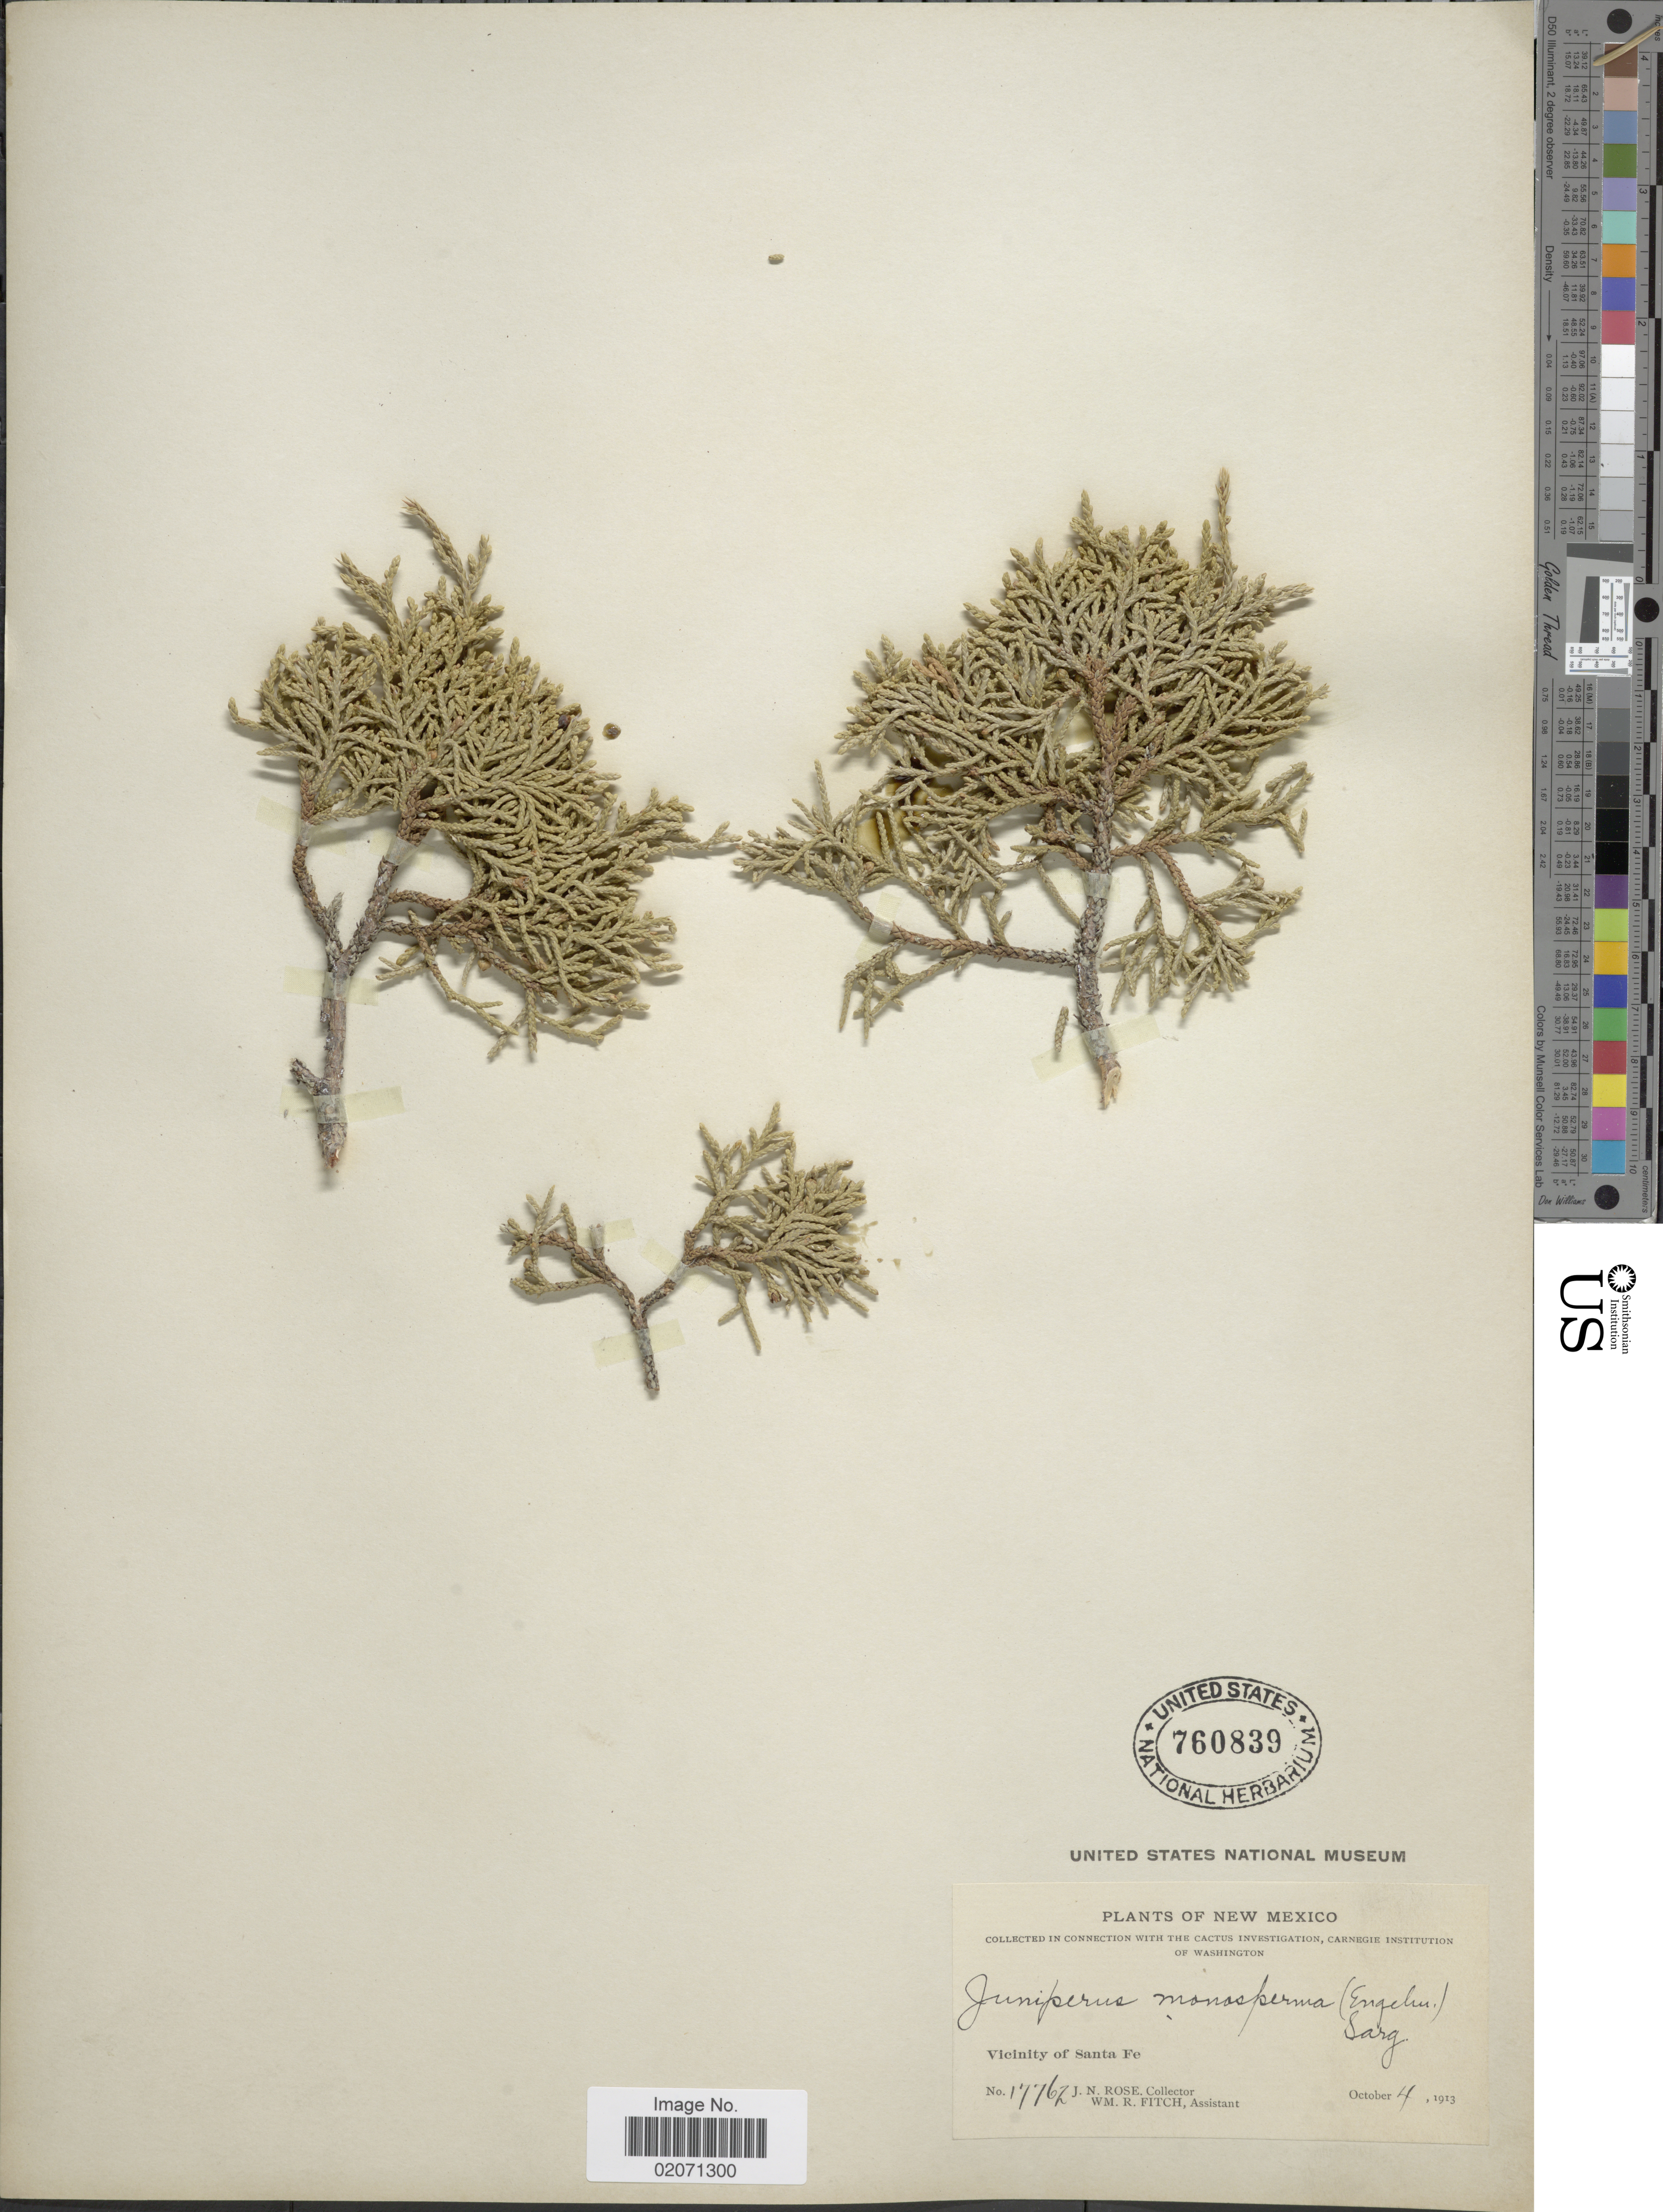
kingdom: Plantae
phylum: Tracheophyta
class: Pinopsida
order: Pinales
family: Cupressaceae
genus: Juniperus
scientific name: Juniperus monosperma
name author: (Engelm.) Sarg.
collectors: J. N. Rose & W. R. Fitch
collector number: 17762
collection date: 1913-10-04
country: United States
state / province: New Mexico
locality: Vicinity of Santa Fe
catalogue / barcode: US 760839